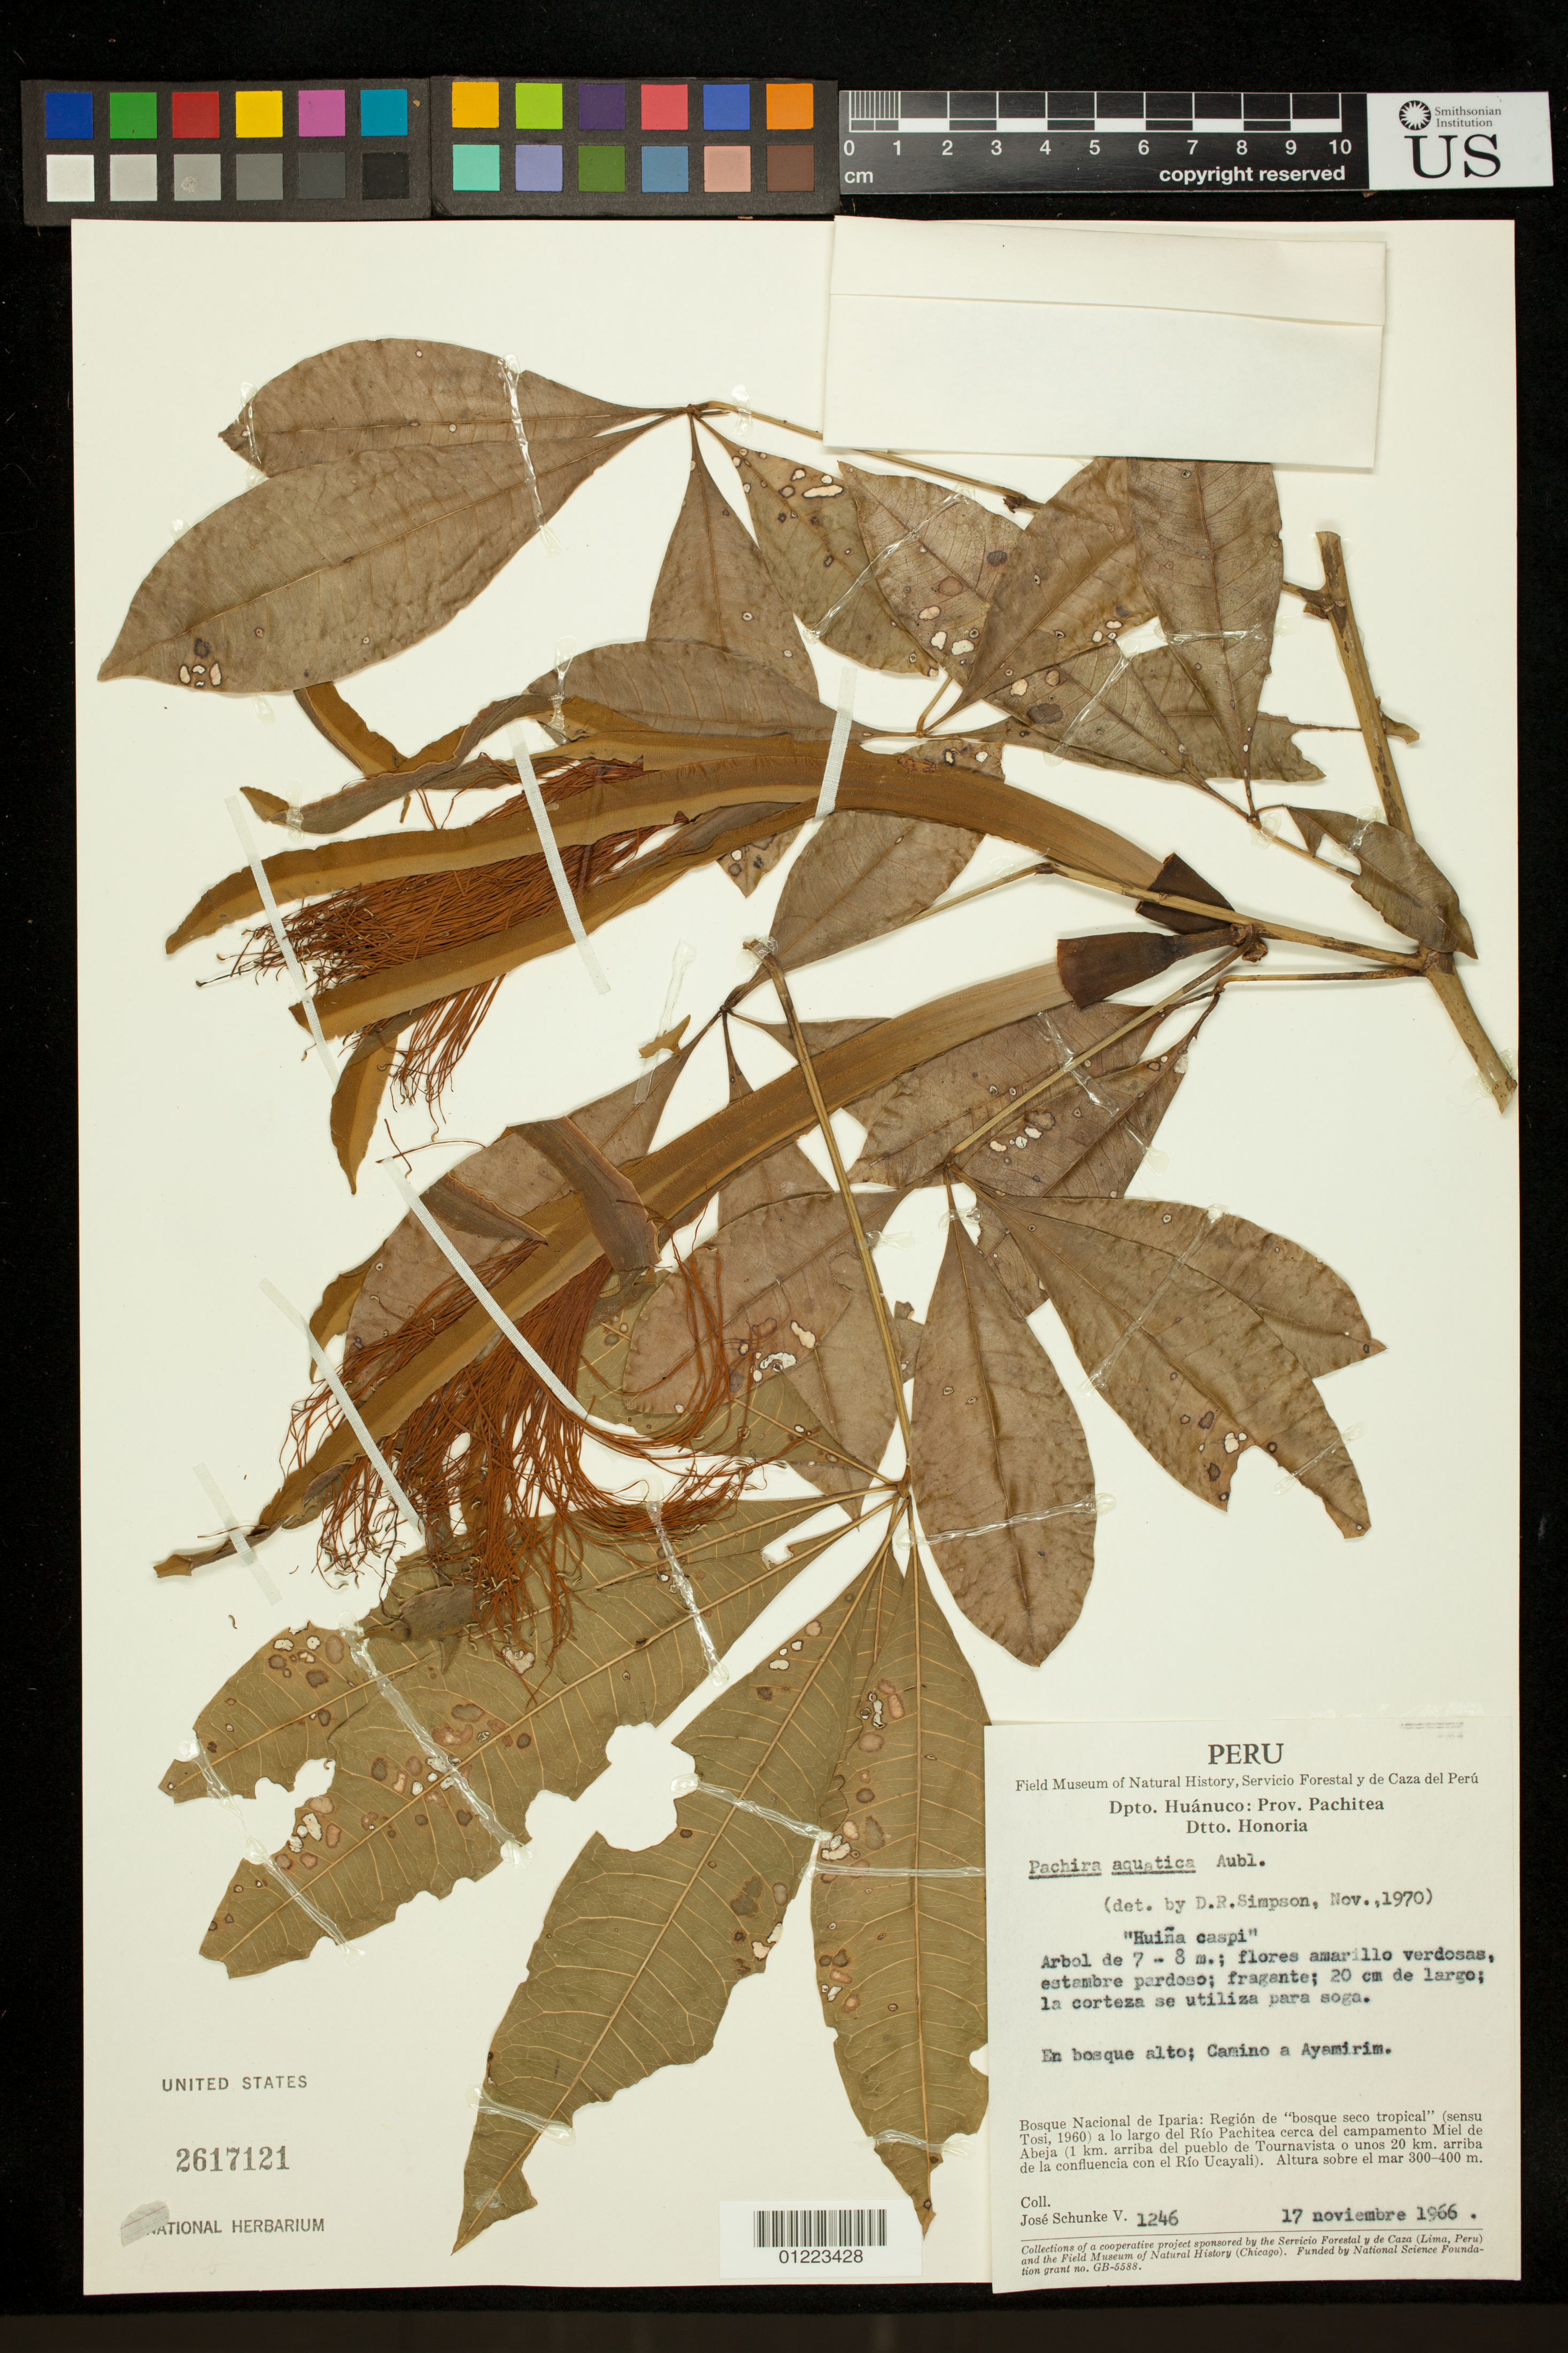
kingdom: Plantae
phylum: Tracheophyta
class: Magnoliopsida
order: Malvales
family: Malvaceae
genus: Pachira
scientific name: Pachira aquatica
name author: Aubl.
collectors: J. Schunke Vigo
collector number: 1246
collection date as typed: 11/17/1966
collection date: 1996-11-17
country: Peru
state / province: Huánuco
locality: Dpto. Huánuco: Prov. Pachitea, Dtto. Honoria. En bosque alto; Camino a Ayamirim. Bosque Nacional de Iparia: Región de "bosque seco tropical" (sensu Tosi, 1960) a lo largo del Río Pachitea cerca del campamento Miel de Abeja (1 km. arriba del pueblo de Tournavista o unos 20 km. arriba de la confluencia con el Río Ucayali).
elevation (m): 300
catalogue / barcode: US 2617121